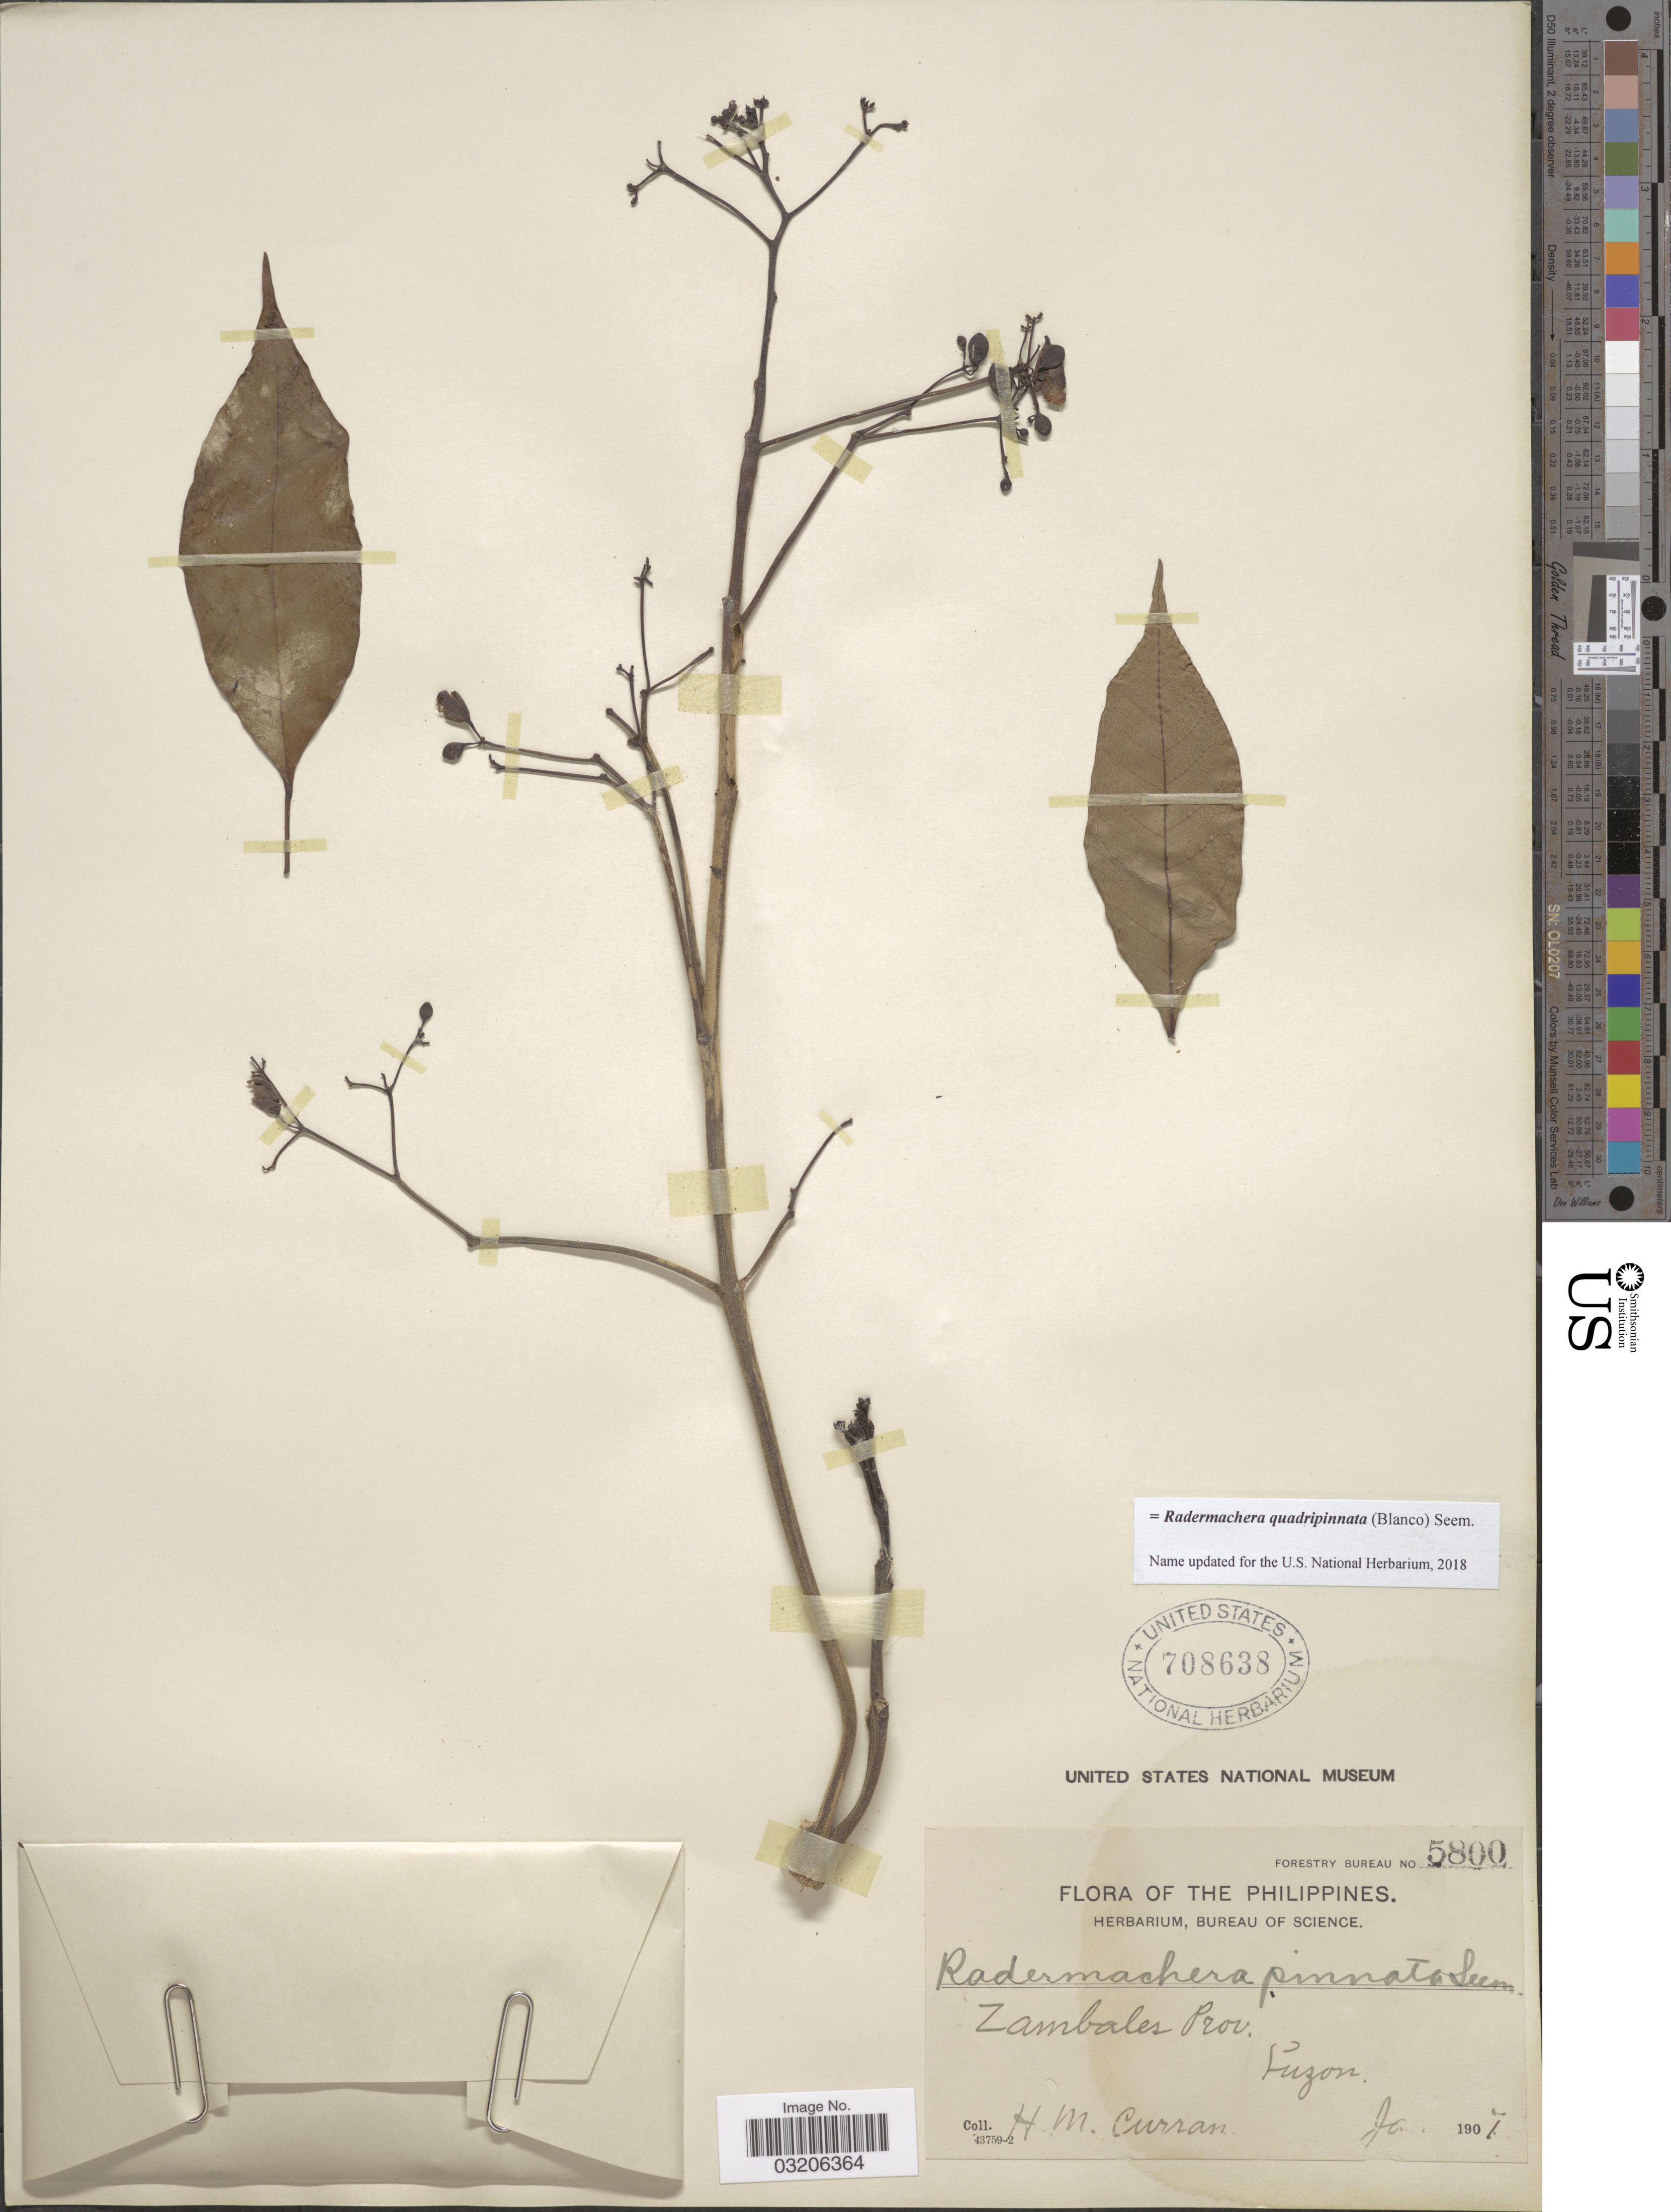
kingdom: Plantae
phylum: Tracheophyta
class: Magnoliopsida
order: Lamiales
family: Bignoniaceae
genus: Radermachera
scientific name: Radermachera quadripinnata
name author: (Blanco) Seem.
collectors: H. M. Curran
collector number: Forestry Bureau 5800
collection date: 1907-01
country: Philippines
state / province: Central Luzon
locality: Zambales Prov., Luzon.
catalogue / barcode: US 708638